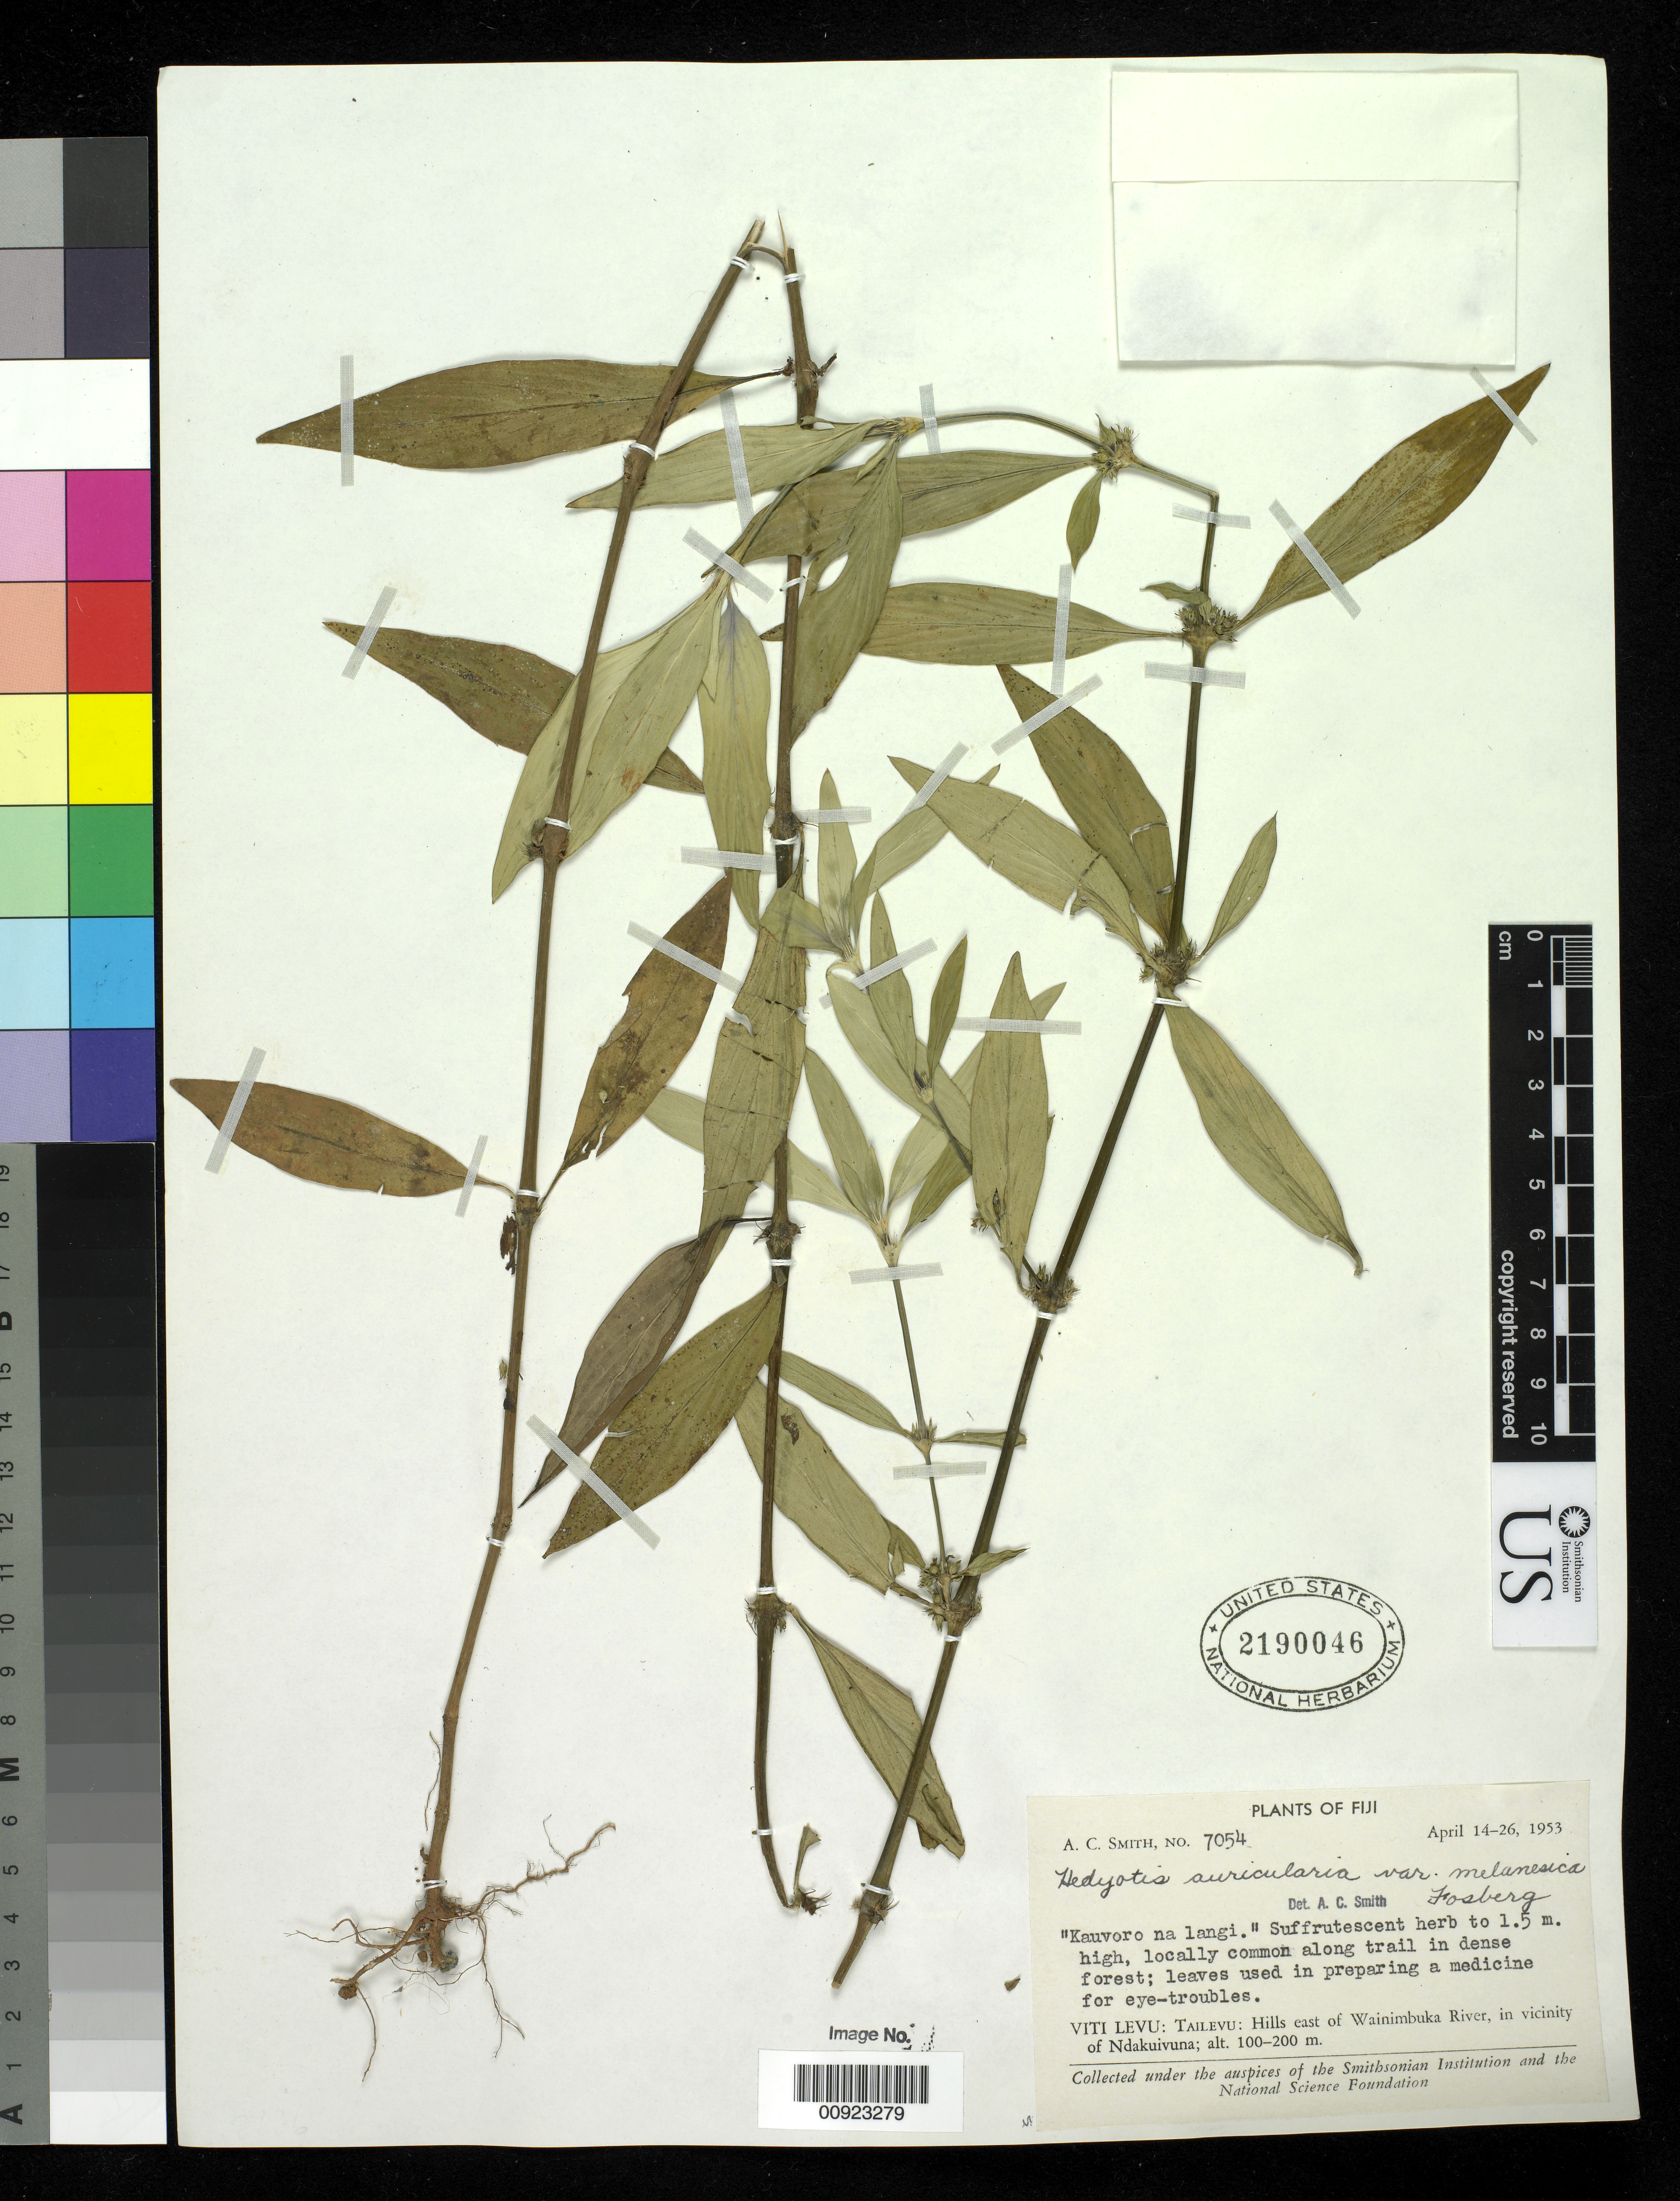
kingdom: Plantae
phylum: Tracheophyta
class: Magnoliopsida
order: Gentianales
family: Rubiaceae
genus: Exallage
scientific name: Exallage lapeyrousei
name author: (DC.) Neupane & N. Wikstr.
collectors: C. A. Smith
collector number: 7054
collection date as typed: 14 Apr 1953 to 26 Apr 1953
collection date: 1953-04-14/1953-04-26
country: Fiji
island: Viti Levu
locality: Tailevu. Hills east of Wainimbuka River, in vicinity of Ndakuivuna.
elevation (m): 100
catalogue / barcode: US 2190046